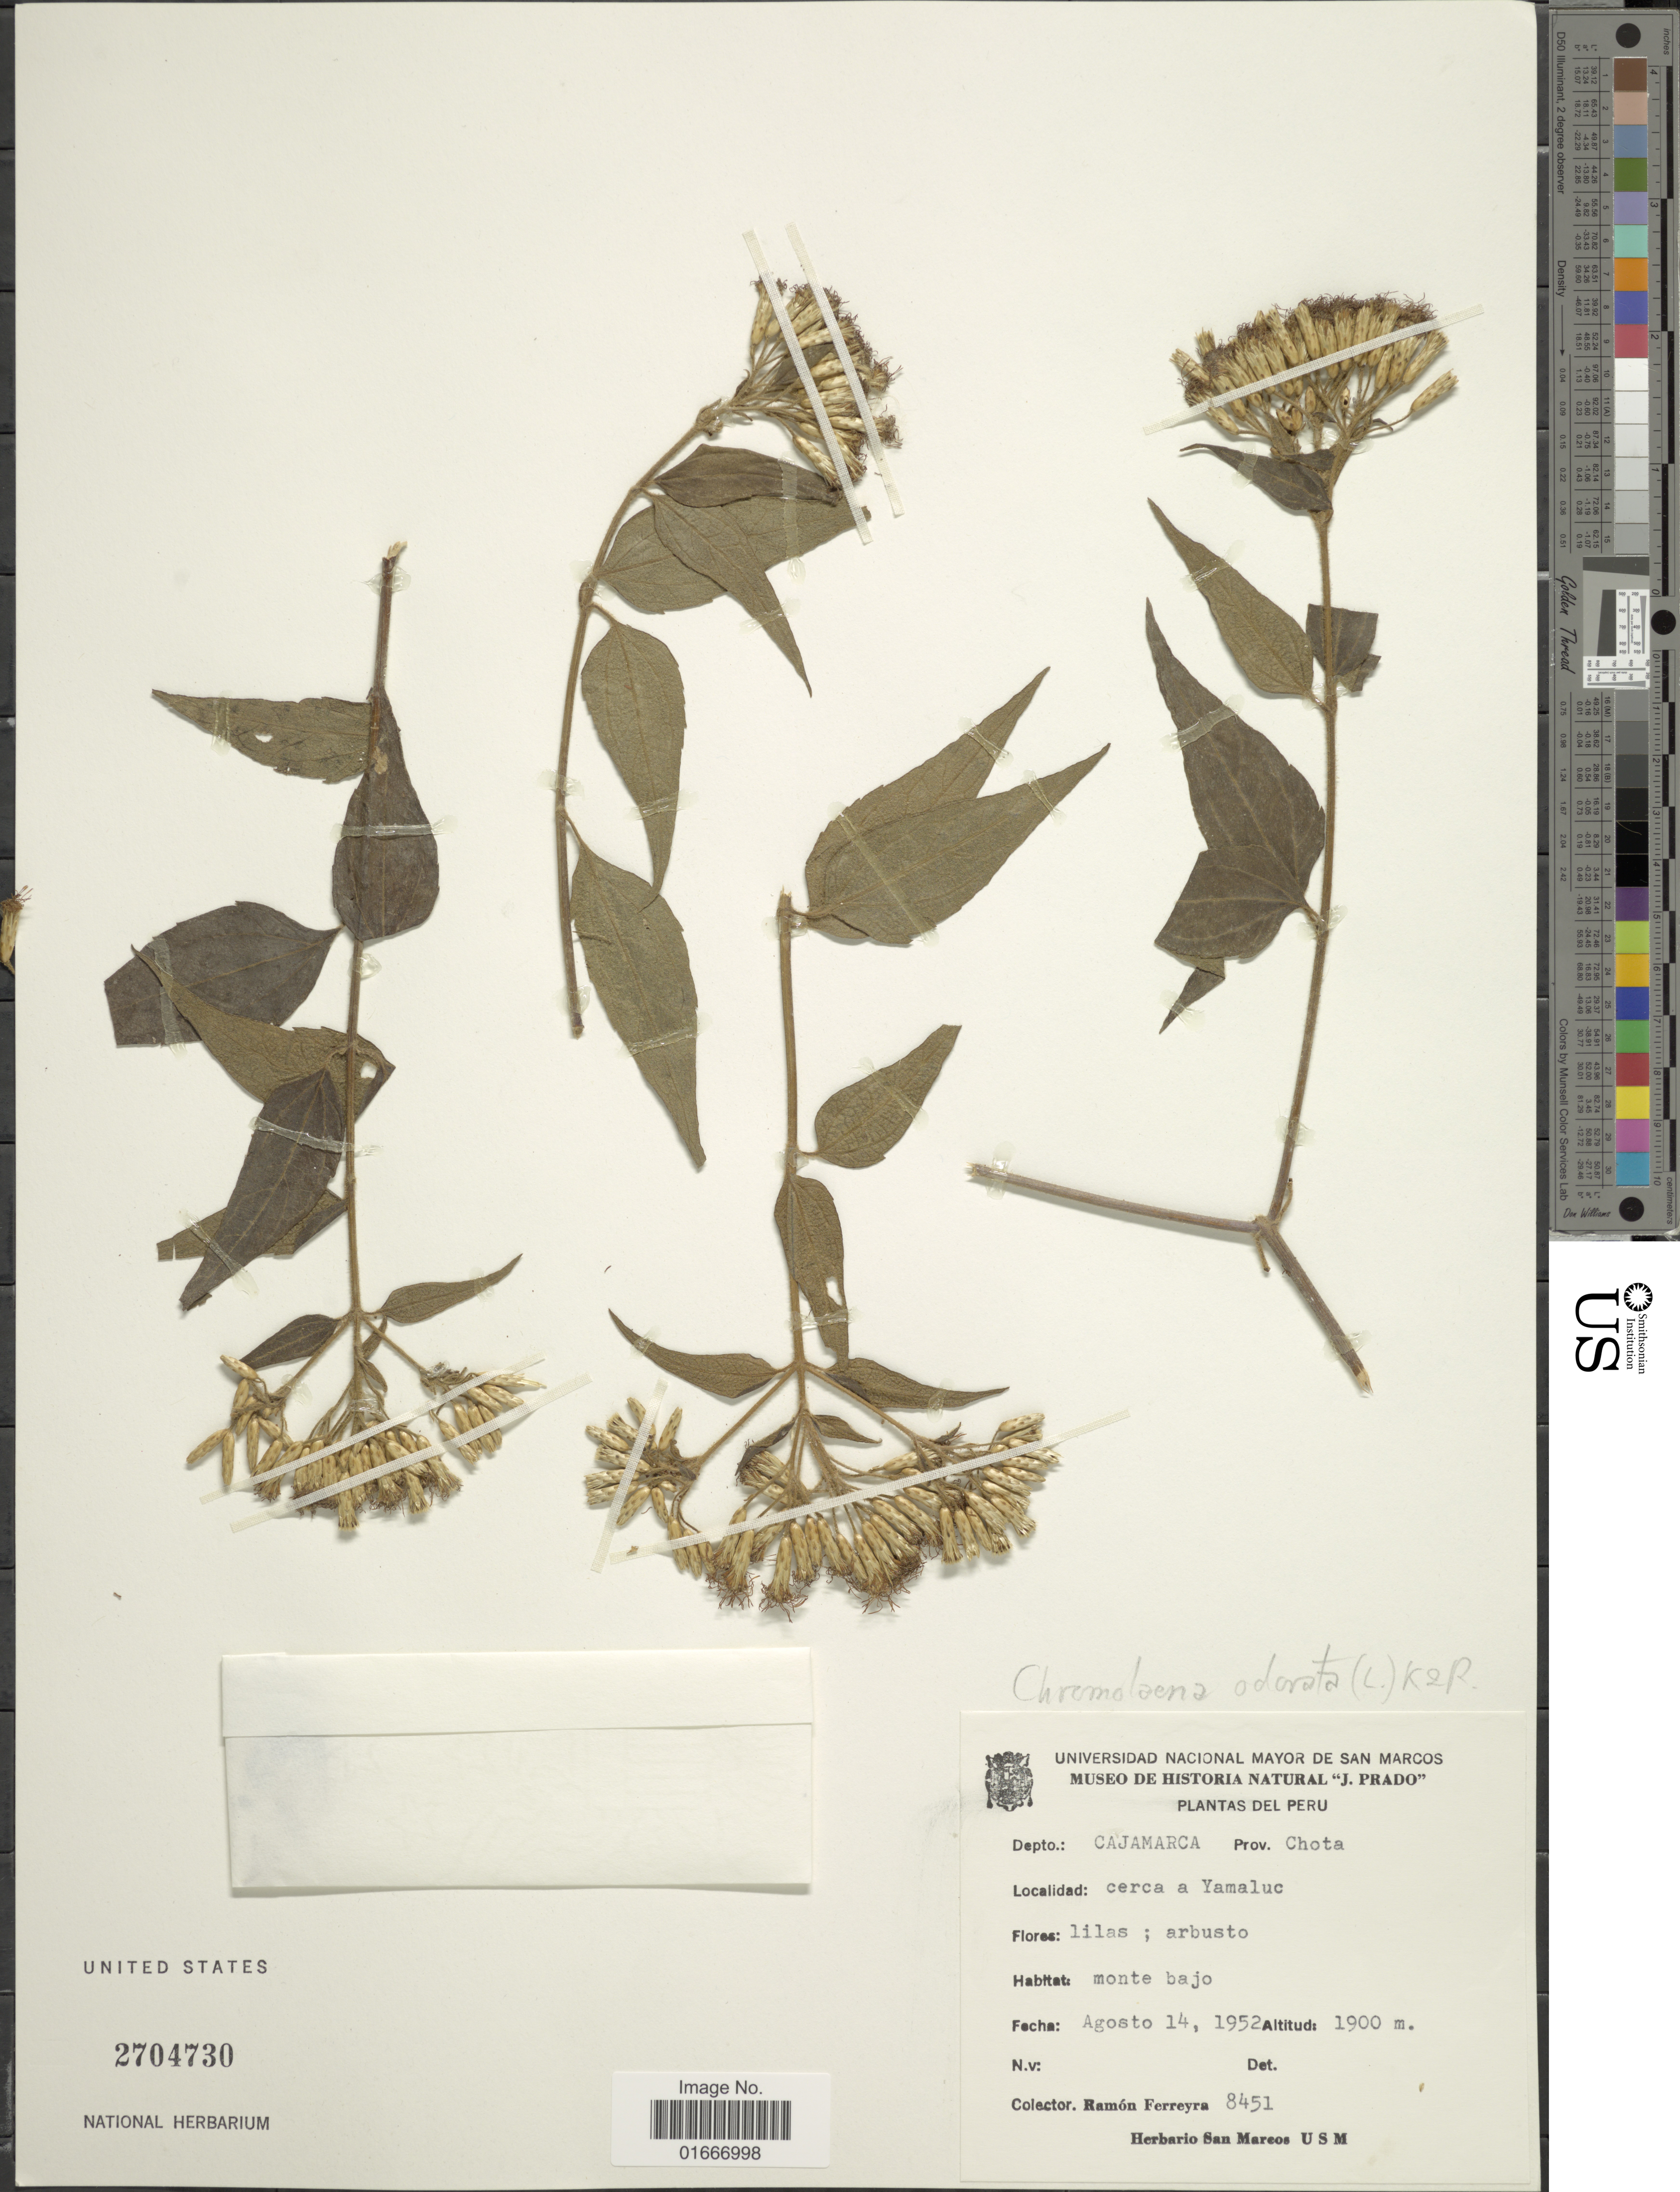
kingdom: Plantae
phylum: Tracheophyta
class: Magnoliopsida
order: Asterales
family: Asteraceae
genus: Chromolaena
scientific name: Chromolaena anachoretica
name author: (B.L. Rob.) R.M. King & H. Rob.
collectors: R. A. Ferreyra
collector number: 8451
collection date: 1952-08-14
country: Peru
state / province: Cajamarca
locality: Peru. Depto.; Cajamarca Prov. Chota. cerca a Yamaluc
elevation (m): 1900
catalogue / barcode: US 2704730